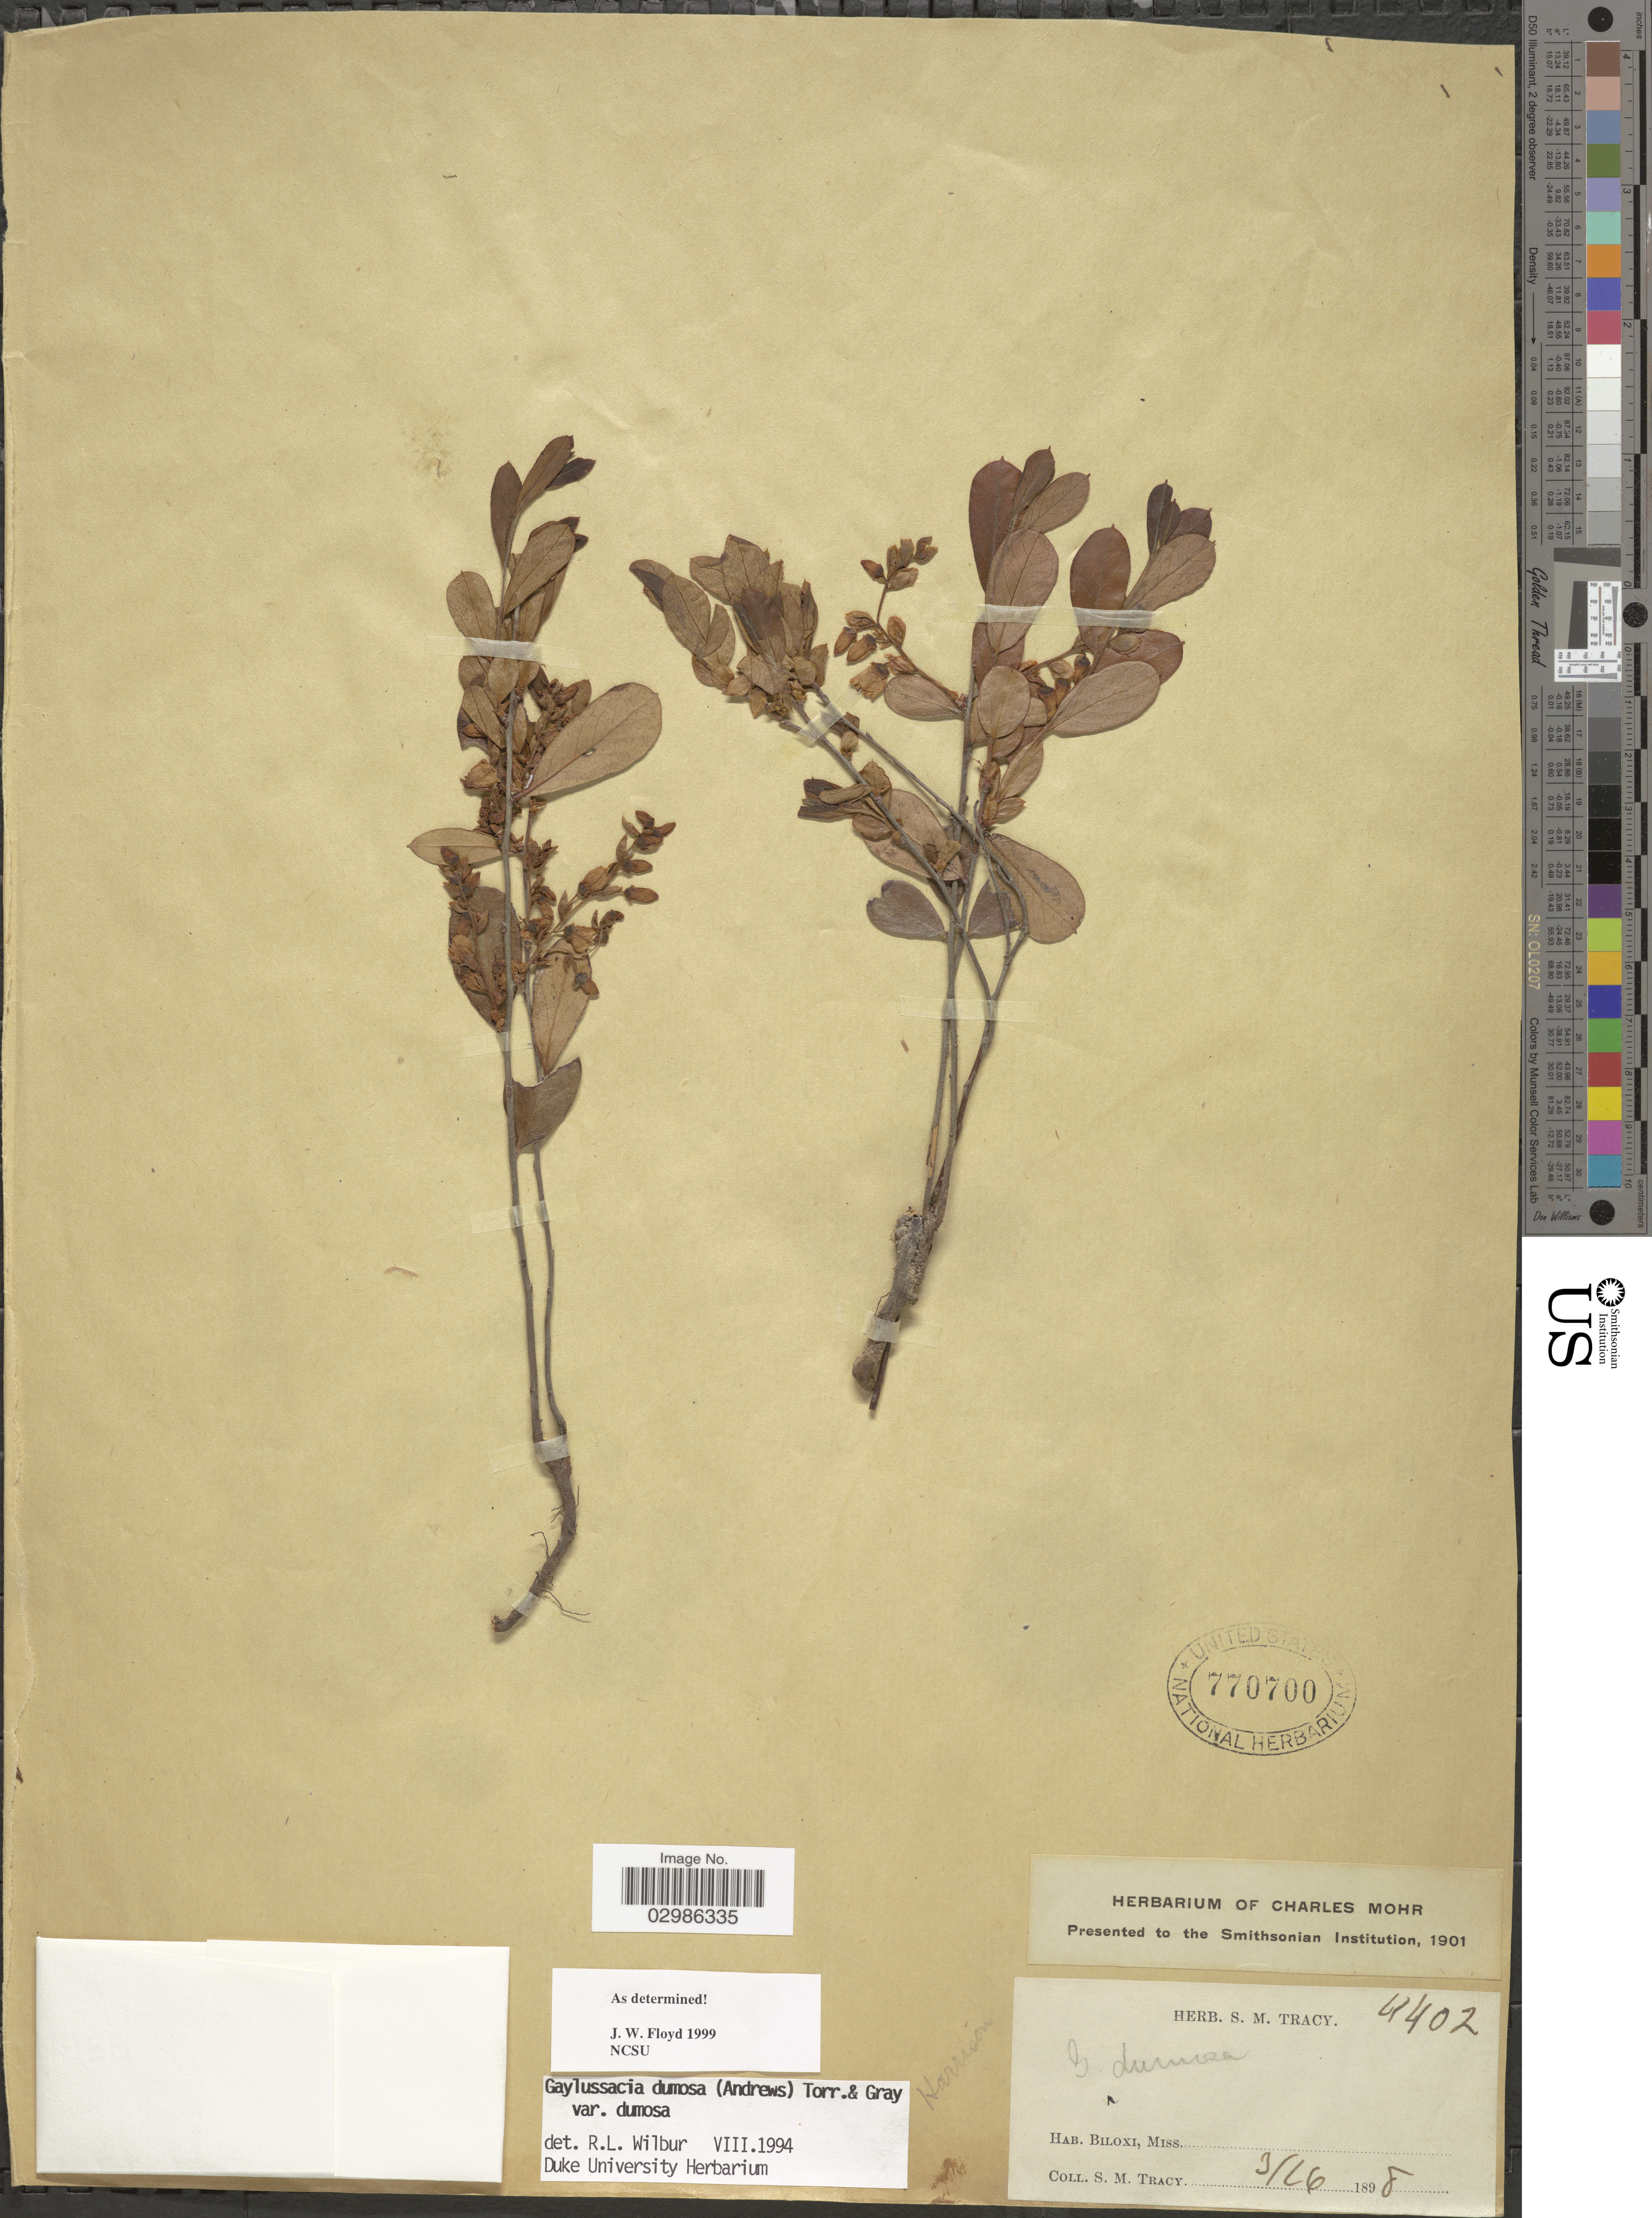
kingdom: Plantae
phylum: Tracheophyta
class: Magnoliopsida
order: Ericales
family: Ericaceae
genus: Gaylussacia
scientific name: Gaylussacia dumosa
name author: (Andrews) Torr. & A. Gray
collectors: S. M. Tracy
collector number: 4402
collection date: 1898-03-26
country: United States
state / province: Mississippi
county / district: Harrison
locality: Biloxi, Harrison.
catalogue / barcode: US 770700